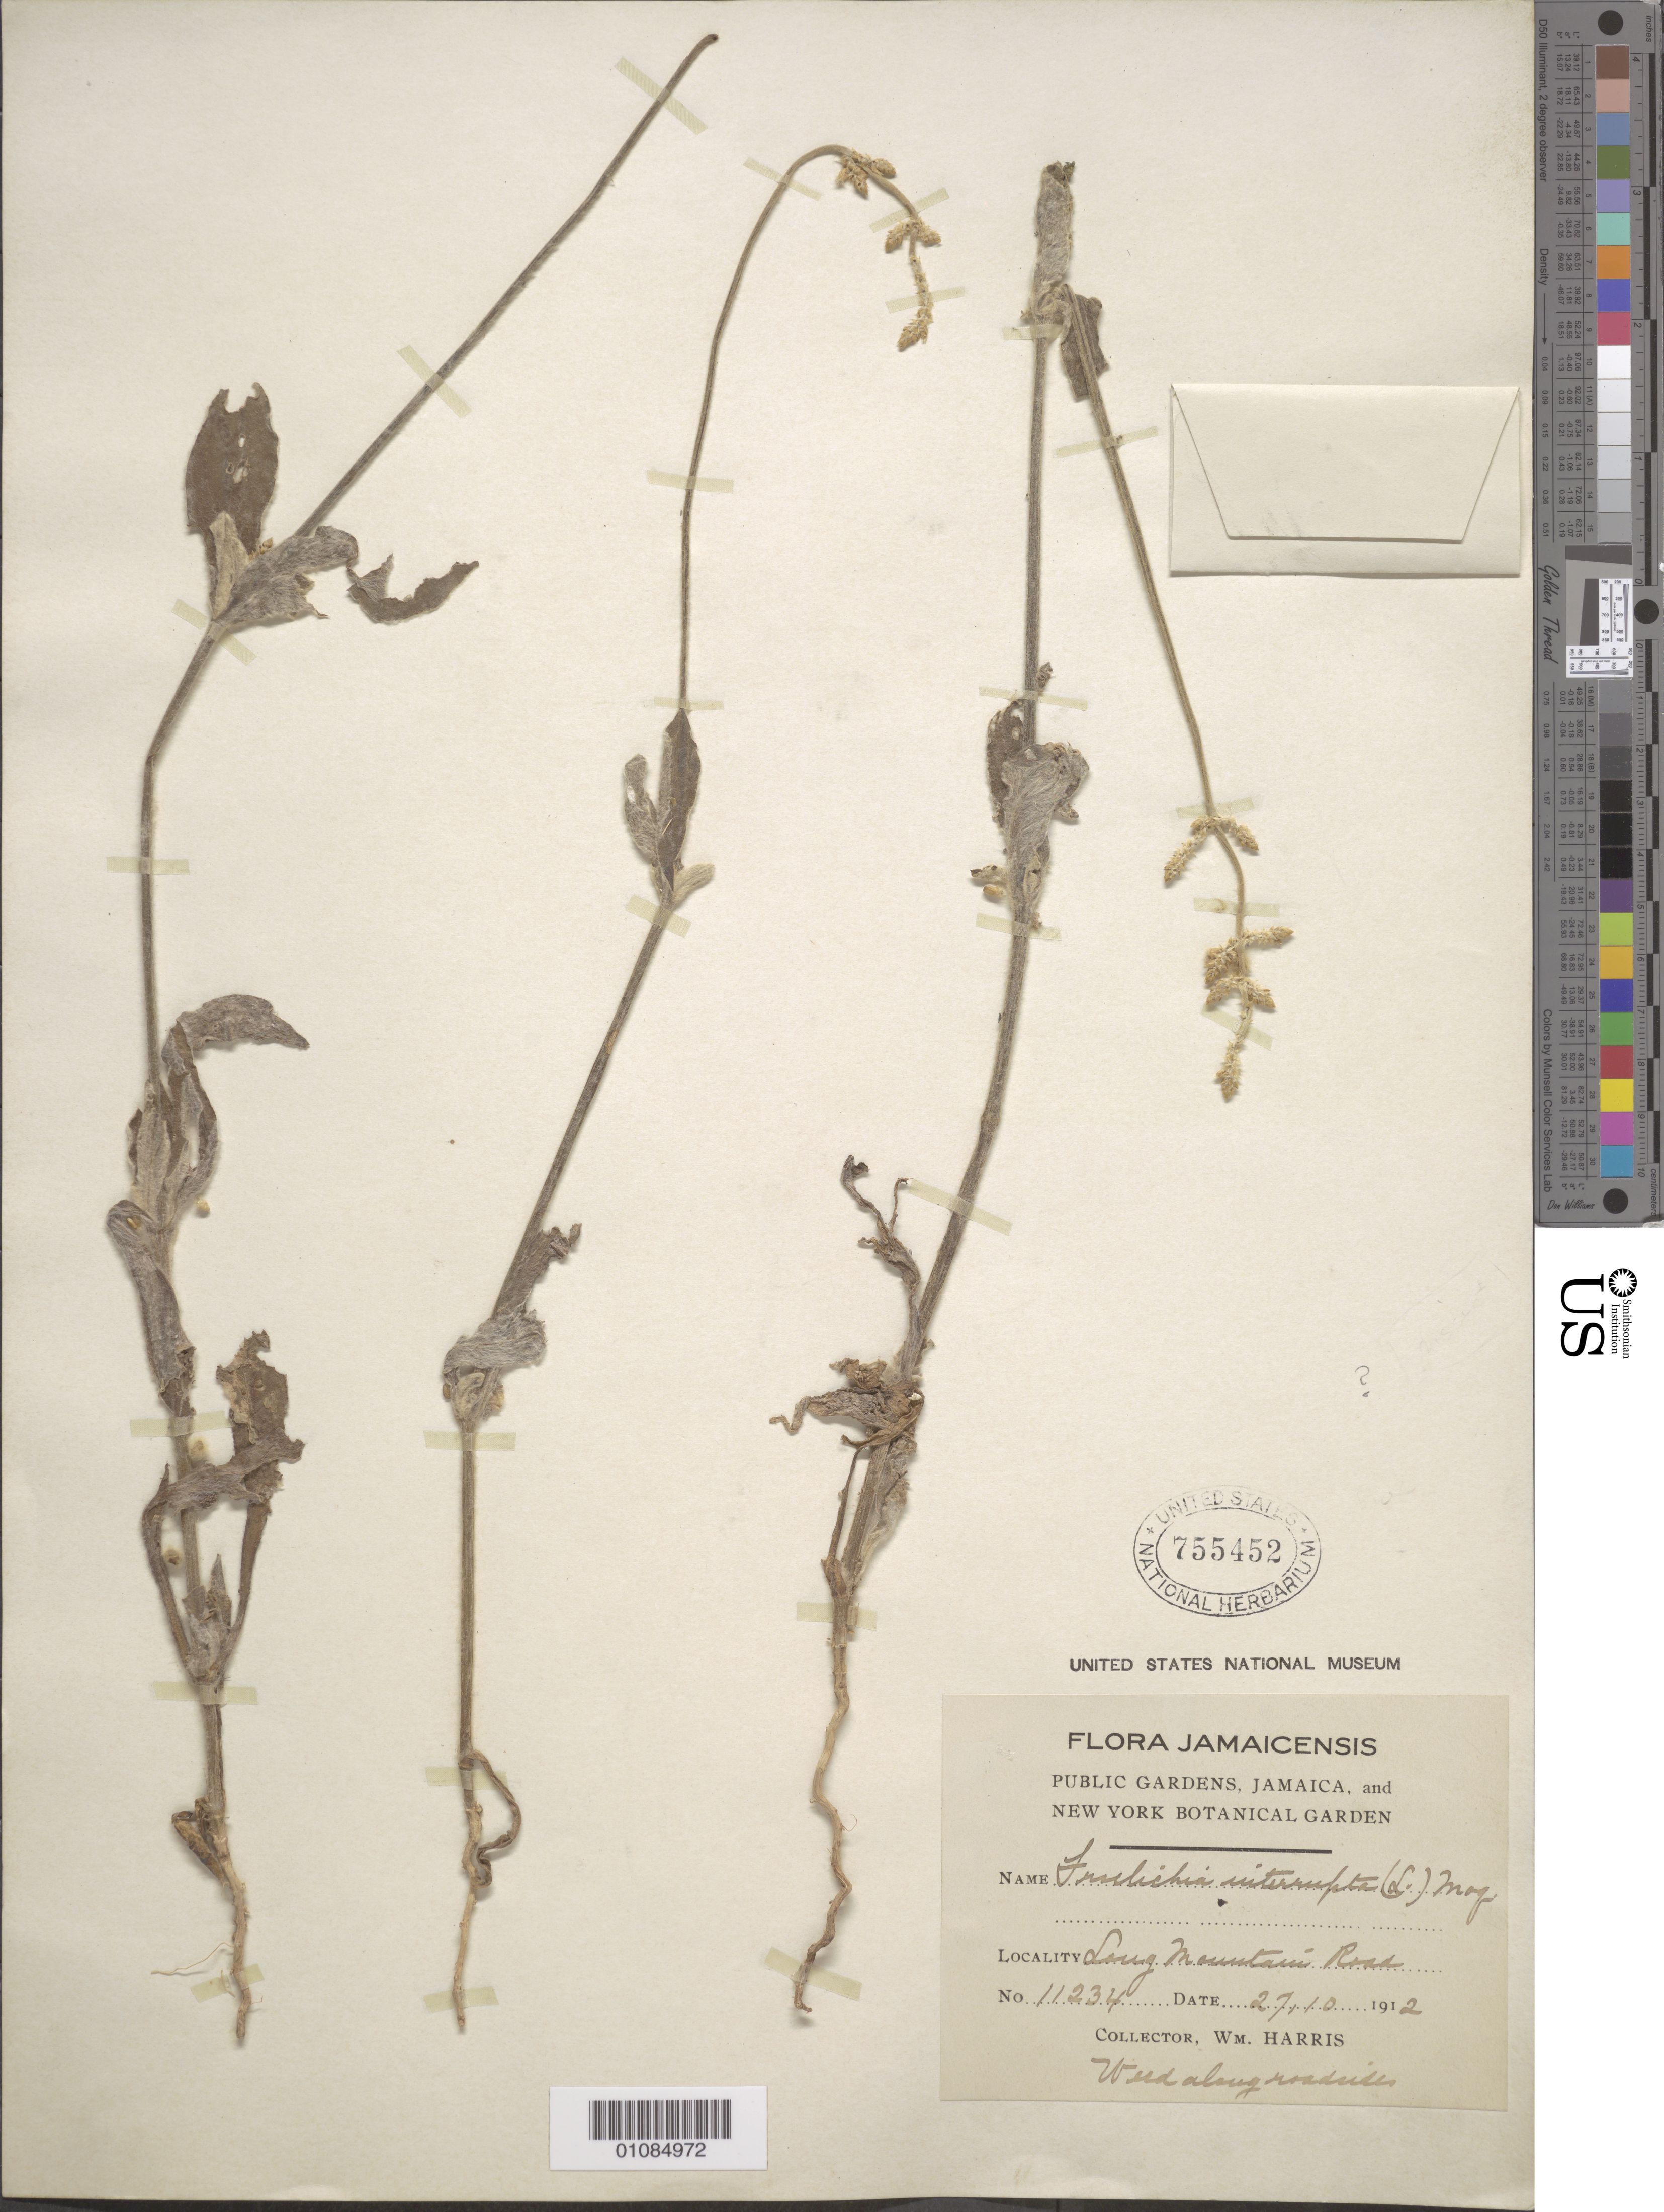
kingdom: Plantae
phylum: Tracheophyta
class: Magnoliopsida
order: Caryophyllales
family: Amaranthaceae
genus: Froelichia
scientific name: Froelichia interrupta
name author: (L.) Moq.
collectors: W. Harris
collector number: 11234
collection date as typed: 27 Oct 1912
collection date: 1912-10-27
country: Jamaica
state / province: Saint Andrew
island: Jamaica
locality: Long Mountain Road.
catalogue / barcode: US 755452